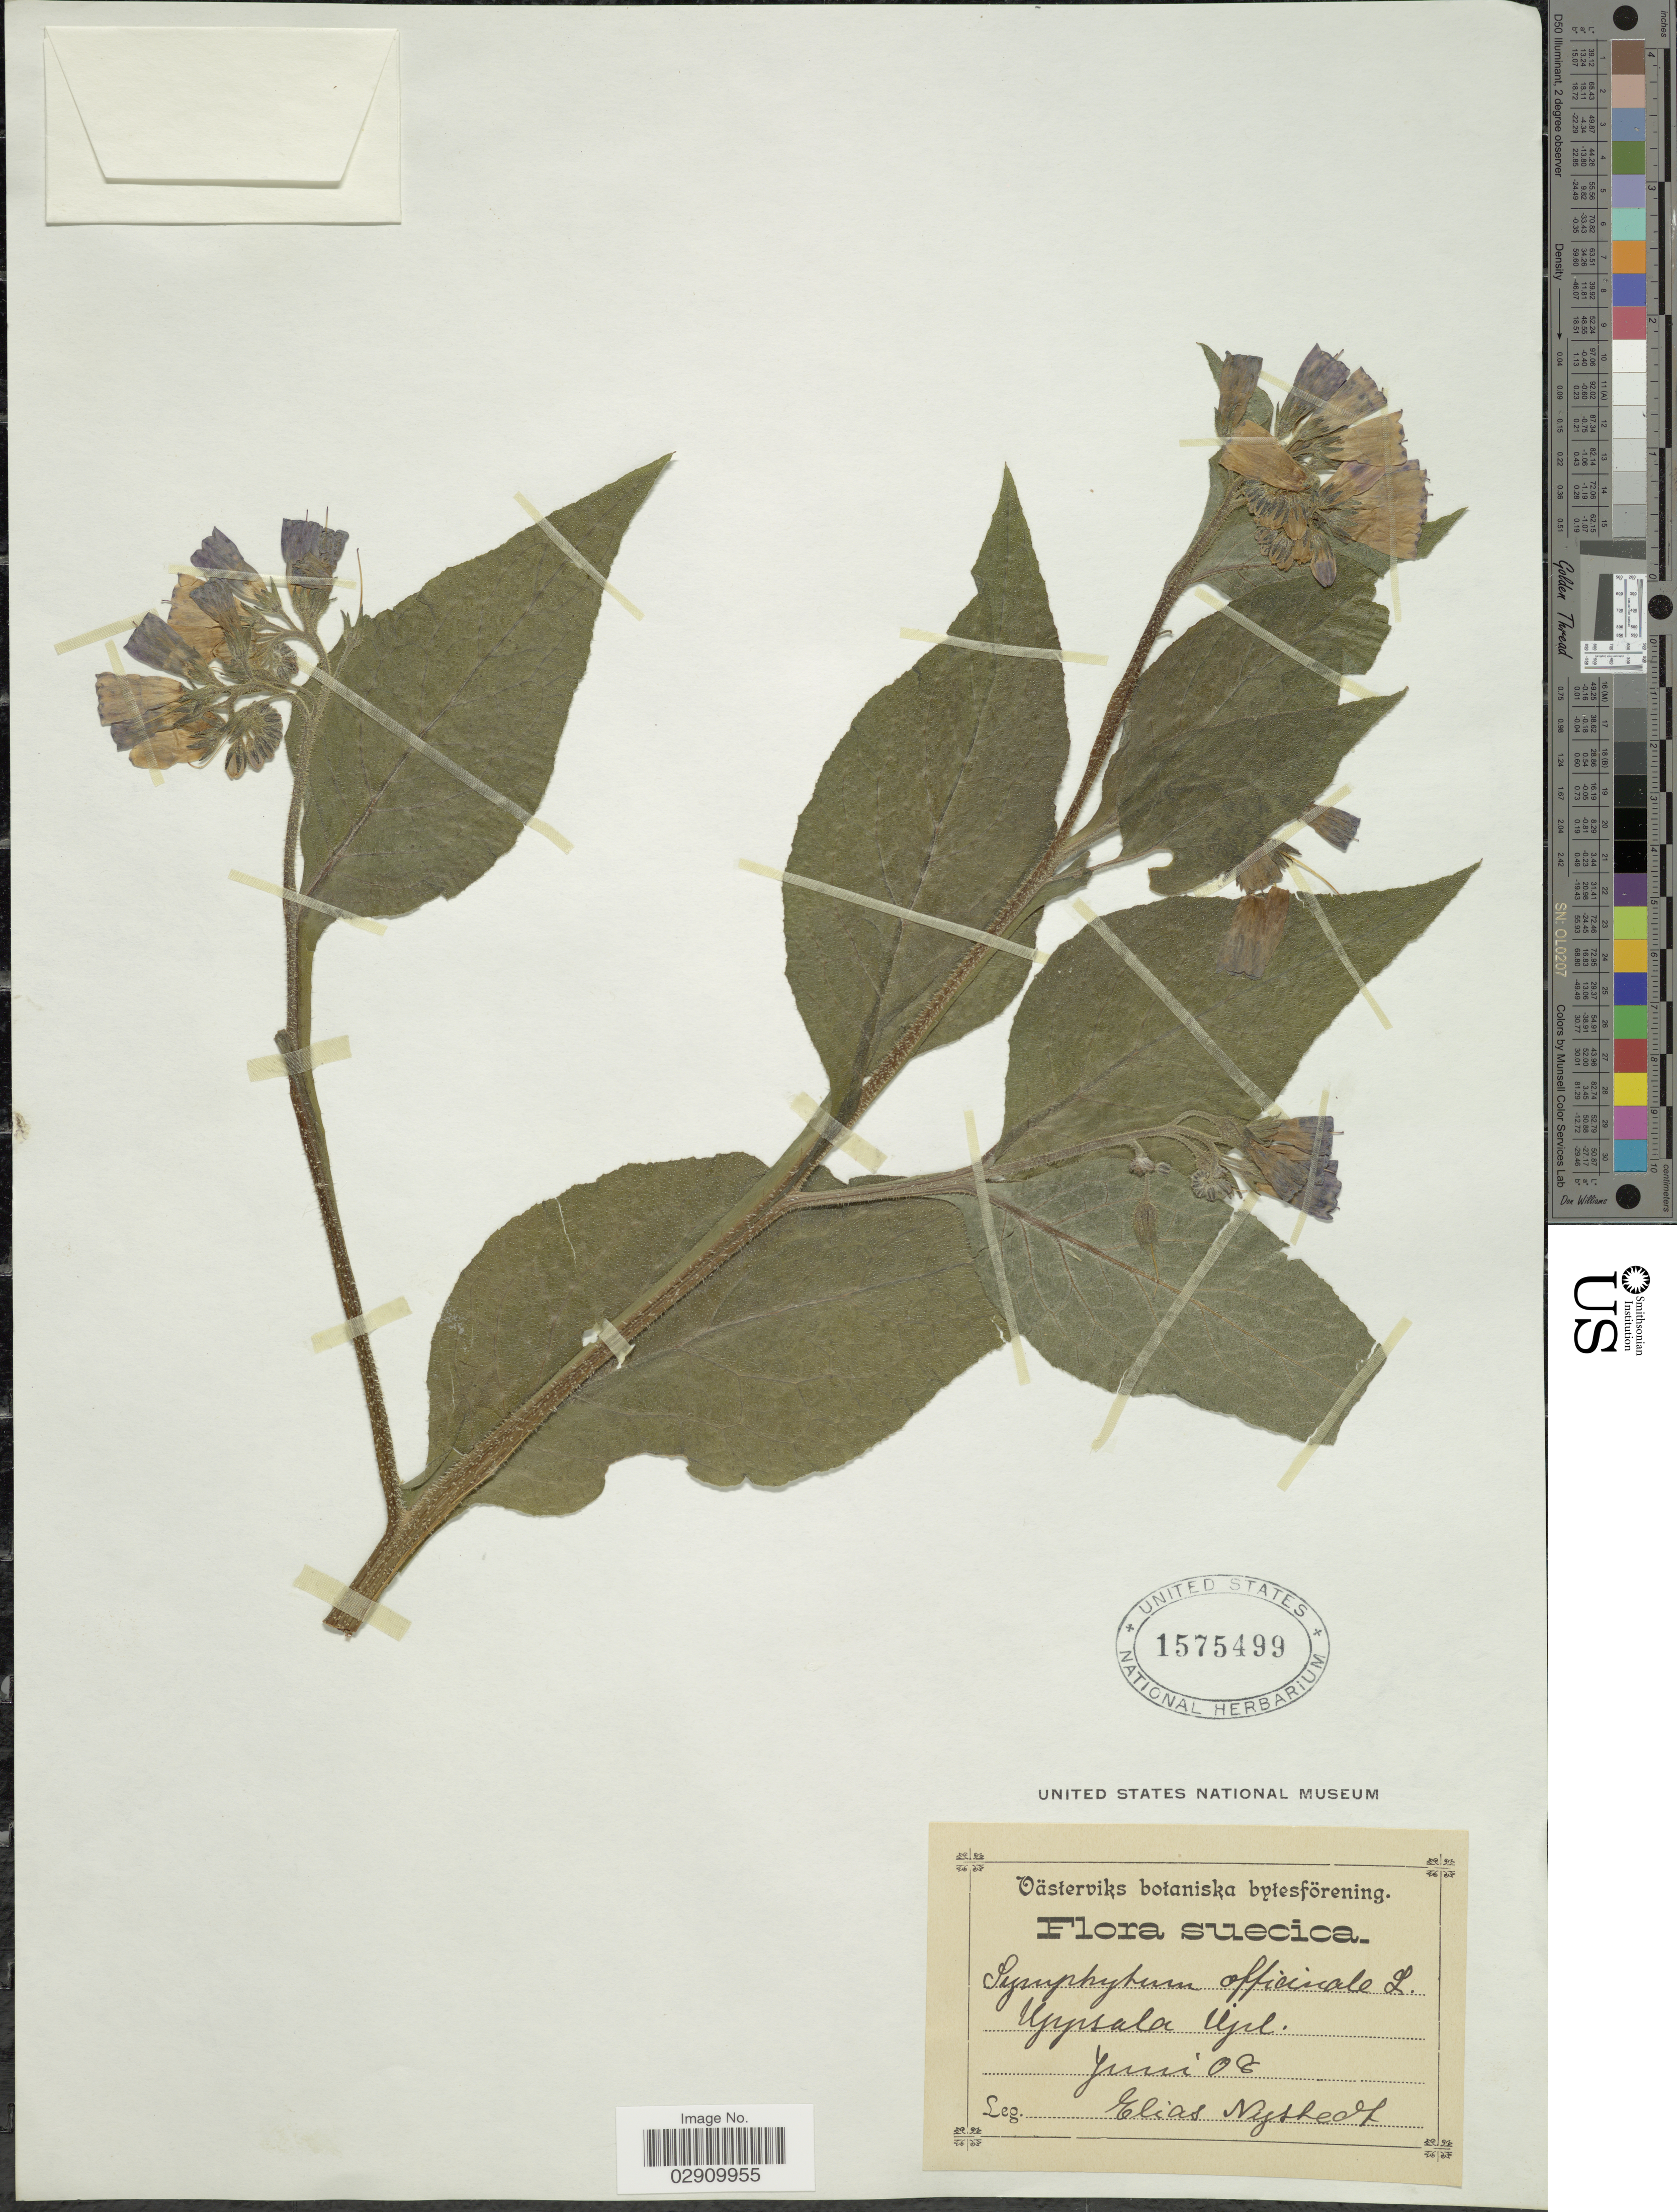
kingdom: Plantae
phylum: Tracheophyta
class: Magnoliopsida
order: Boraginales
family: Boraginaceae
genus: Symphytum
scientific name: Symphytum officinale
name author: L.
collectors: E. Nystedt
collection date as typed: Transcribed d/m/y: /6/8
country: Sweden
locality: Suecica, Uppsala Ujil.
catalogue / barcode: US 1575499